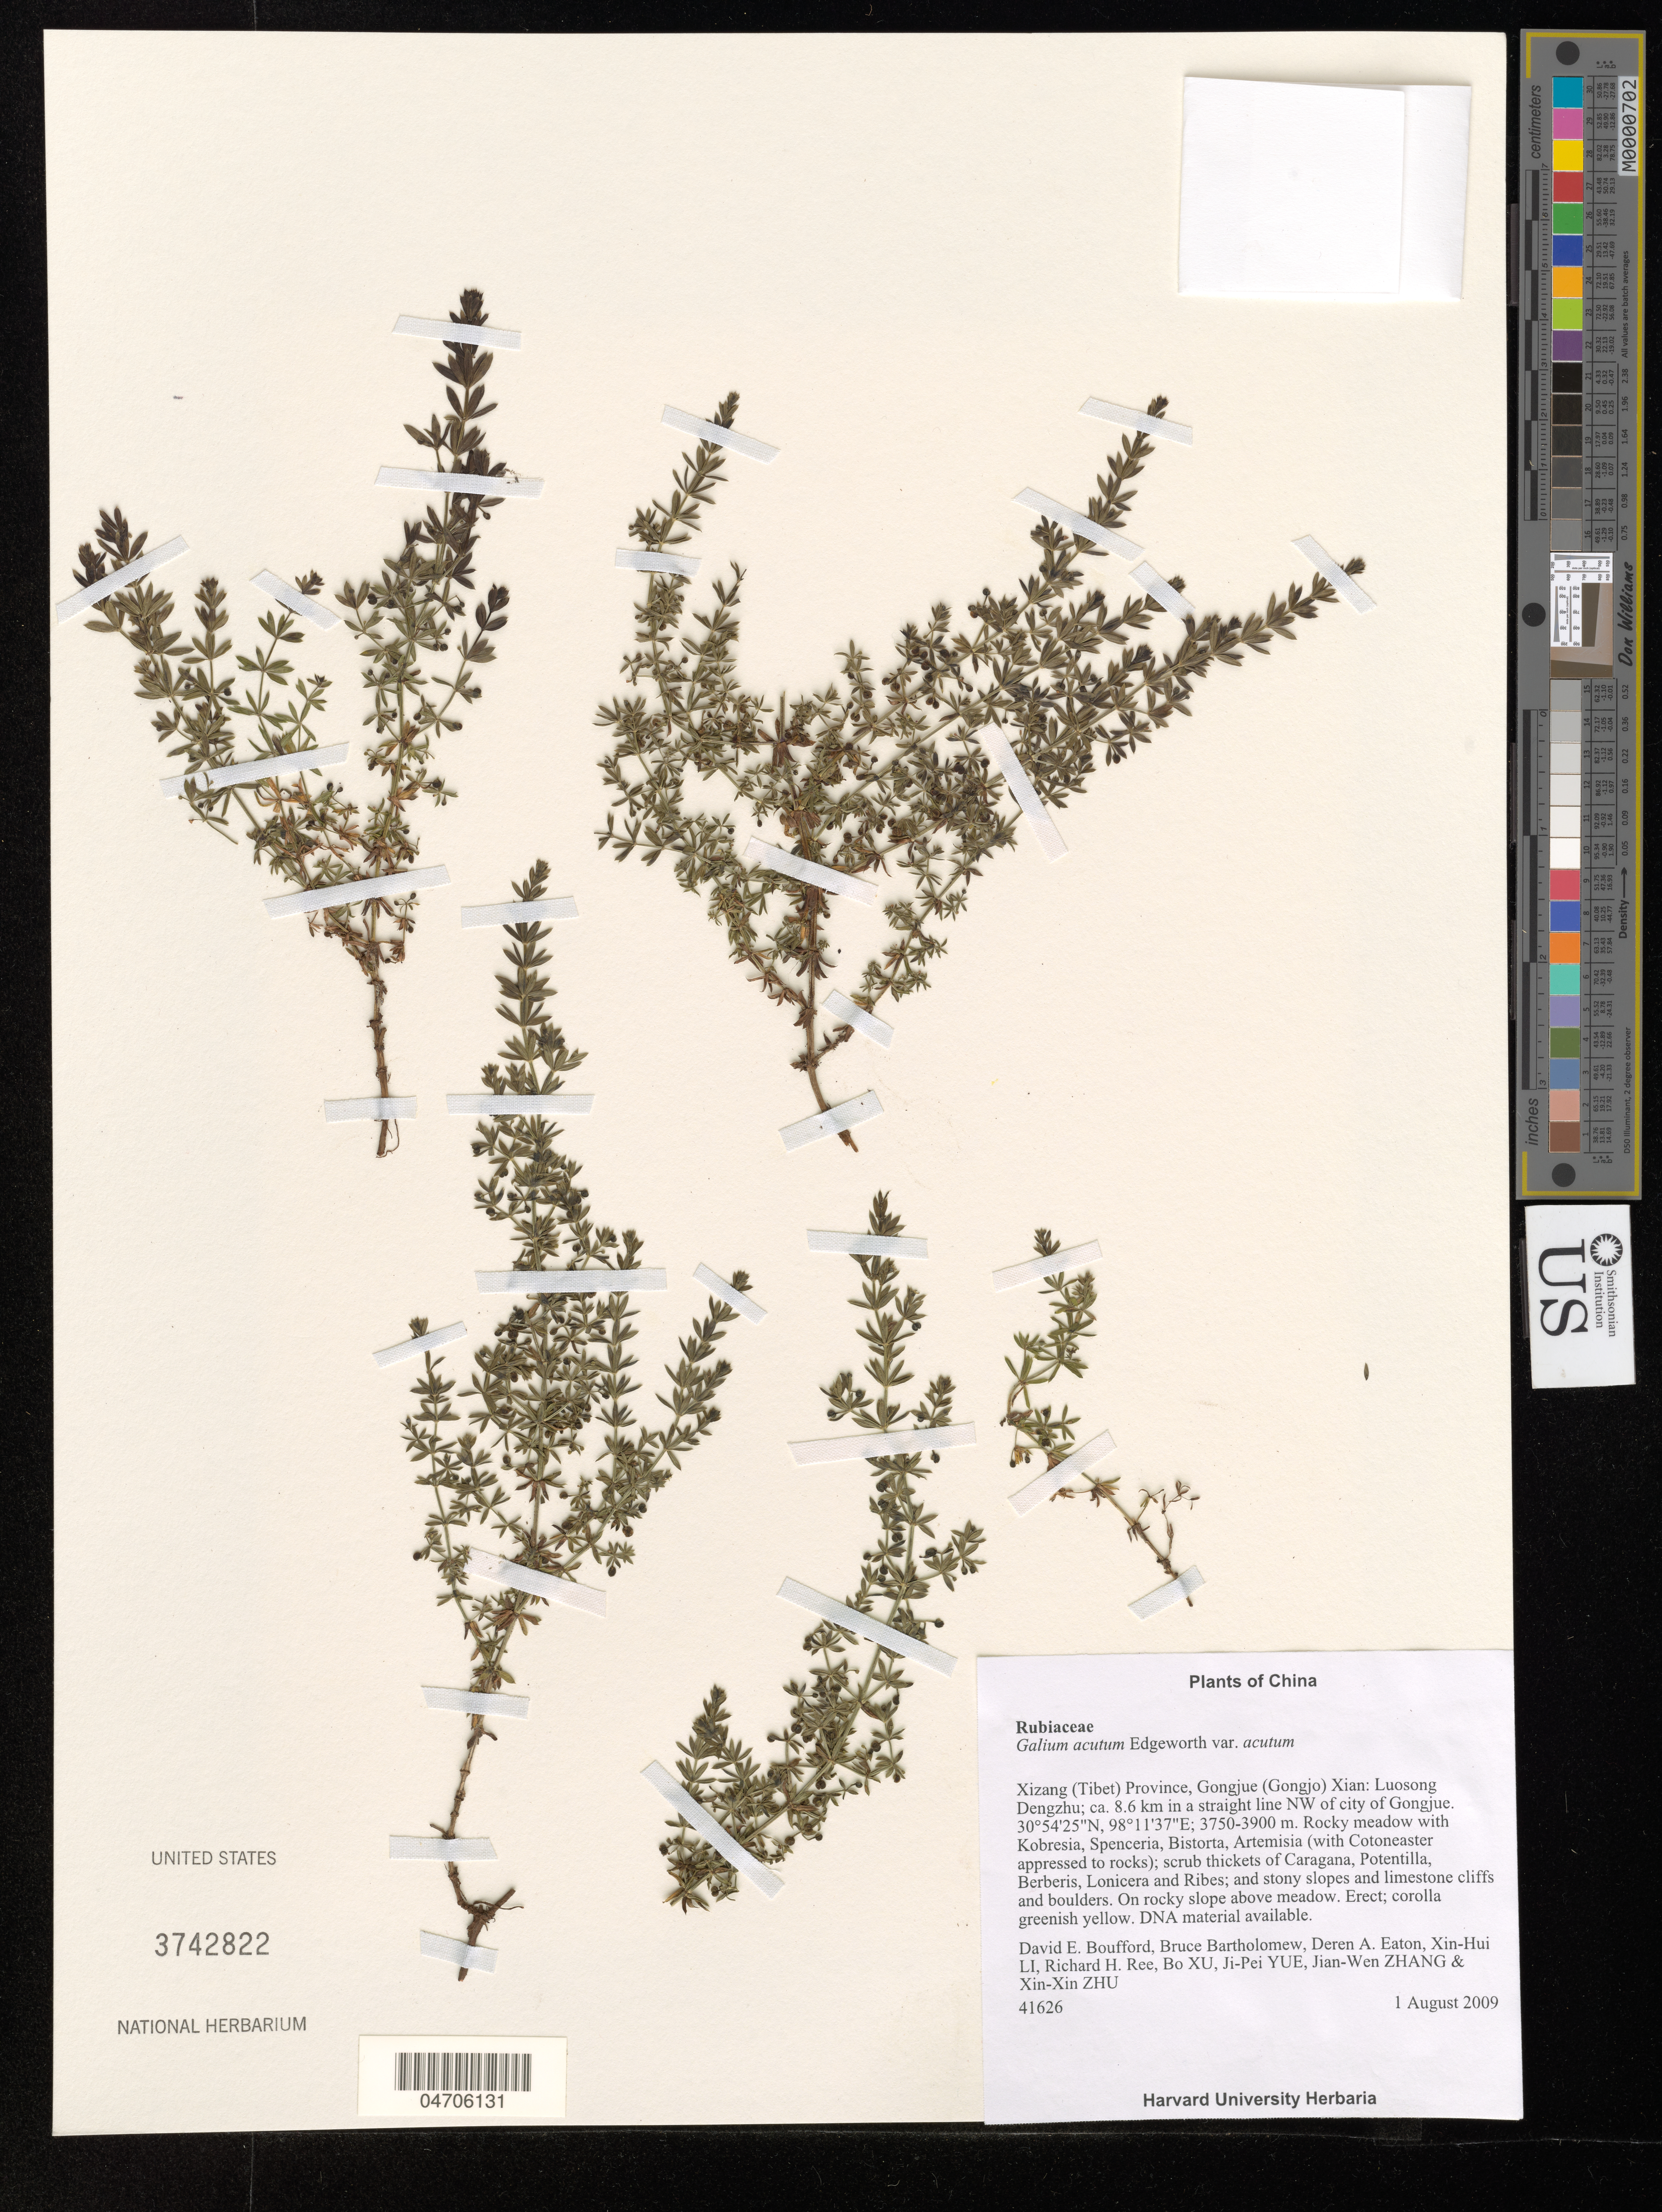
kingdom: Plantae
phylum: Tracheophyta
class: Magnoliopsida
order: Gentianales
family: Rubiaceae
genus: Galium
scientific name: Galium acutum var. acutum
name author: Edgew.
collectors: D. E. Boufford, B. Bartholomew, D. Eaton, X. Li & et al.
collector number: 41626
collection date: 2009-08-01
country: China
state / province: Xizang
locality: (Tibet), Gongjue (Gongjo) Xian: Luosong Dengzhu; ca. 8.6 km in a straight line NW of city of Gongjue.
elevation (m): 3750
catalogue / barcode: US 3742822